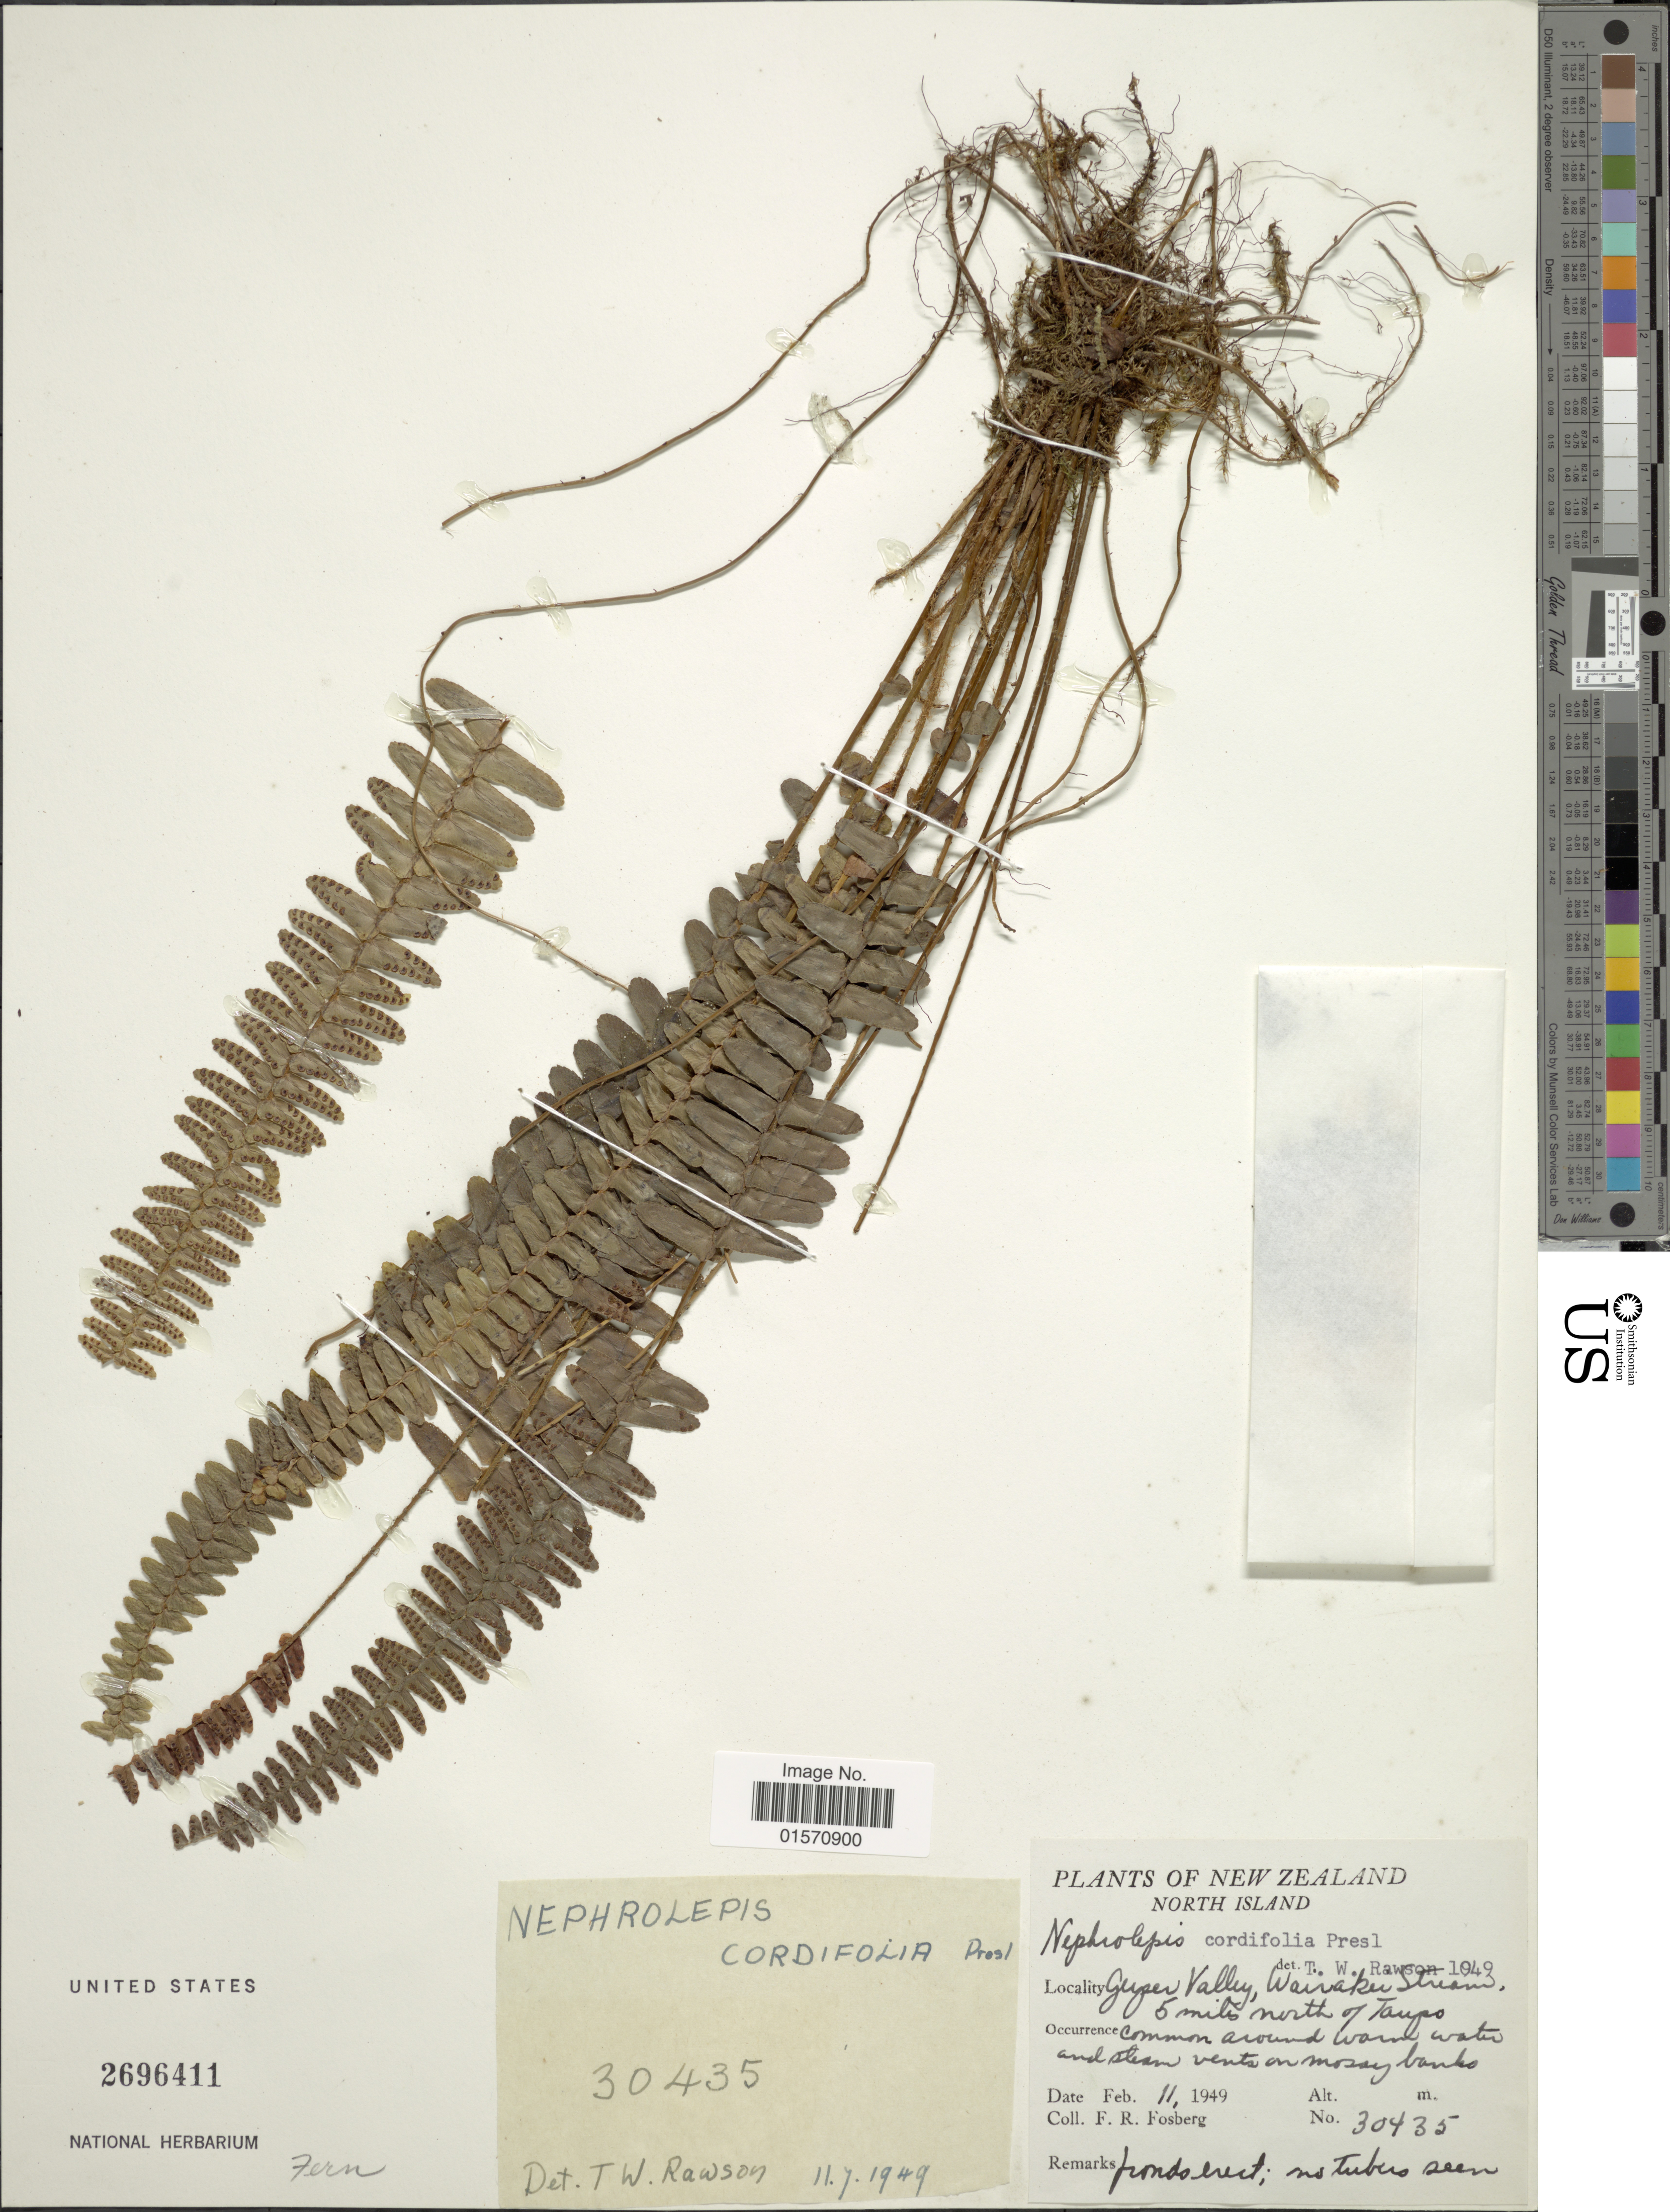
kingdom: Plantae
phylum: Tracheophyta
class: Polypodiopsida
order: Polypodiales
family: Nephrolepidaceae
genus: Nephrolepis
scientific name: Nephrolepis cordifolia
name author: (L.) C. Presl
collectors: F. R. Fosberg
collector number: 30435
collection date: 1949-02-11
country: New Zealand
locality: North Island. Geyser Valley, Wairakei Stream, 5 miles north of Taupo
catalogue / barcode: US 2696411